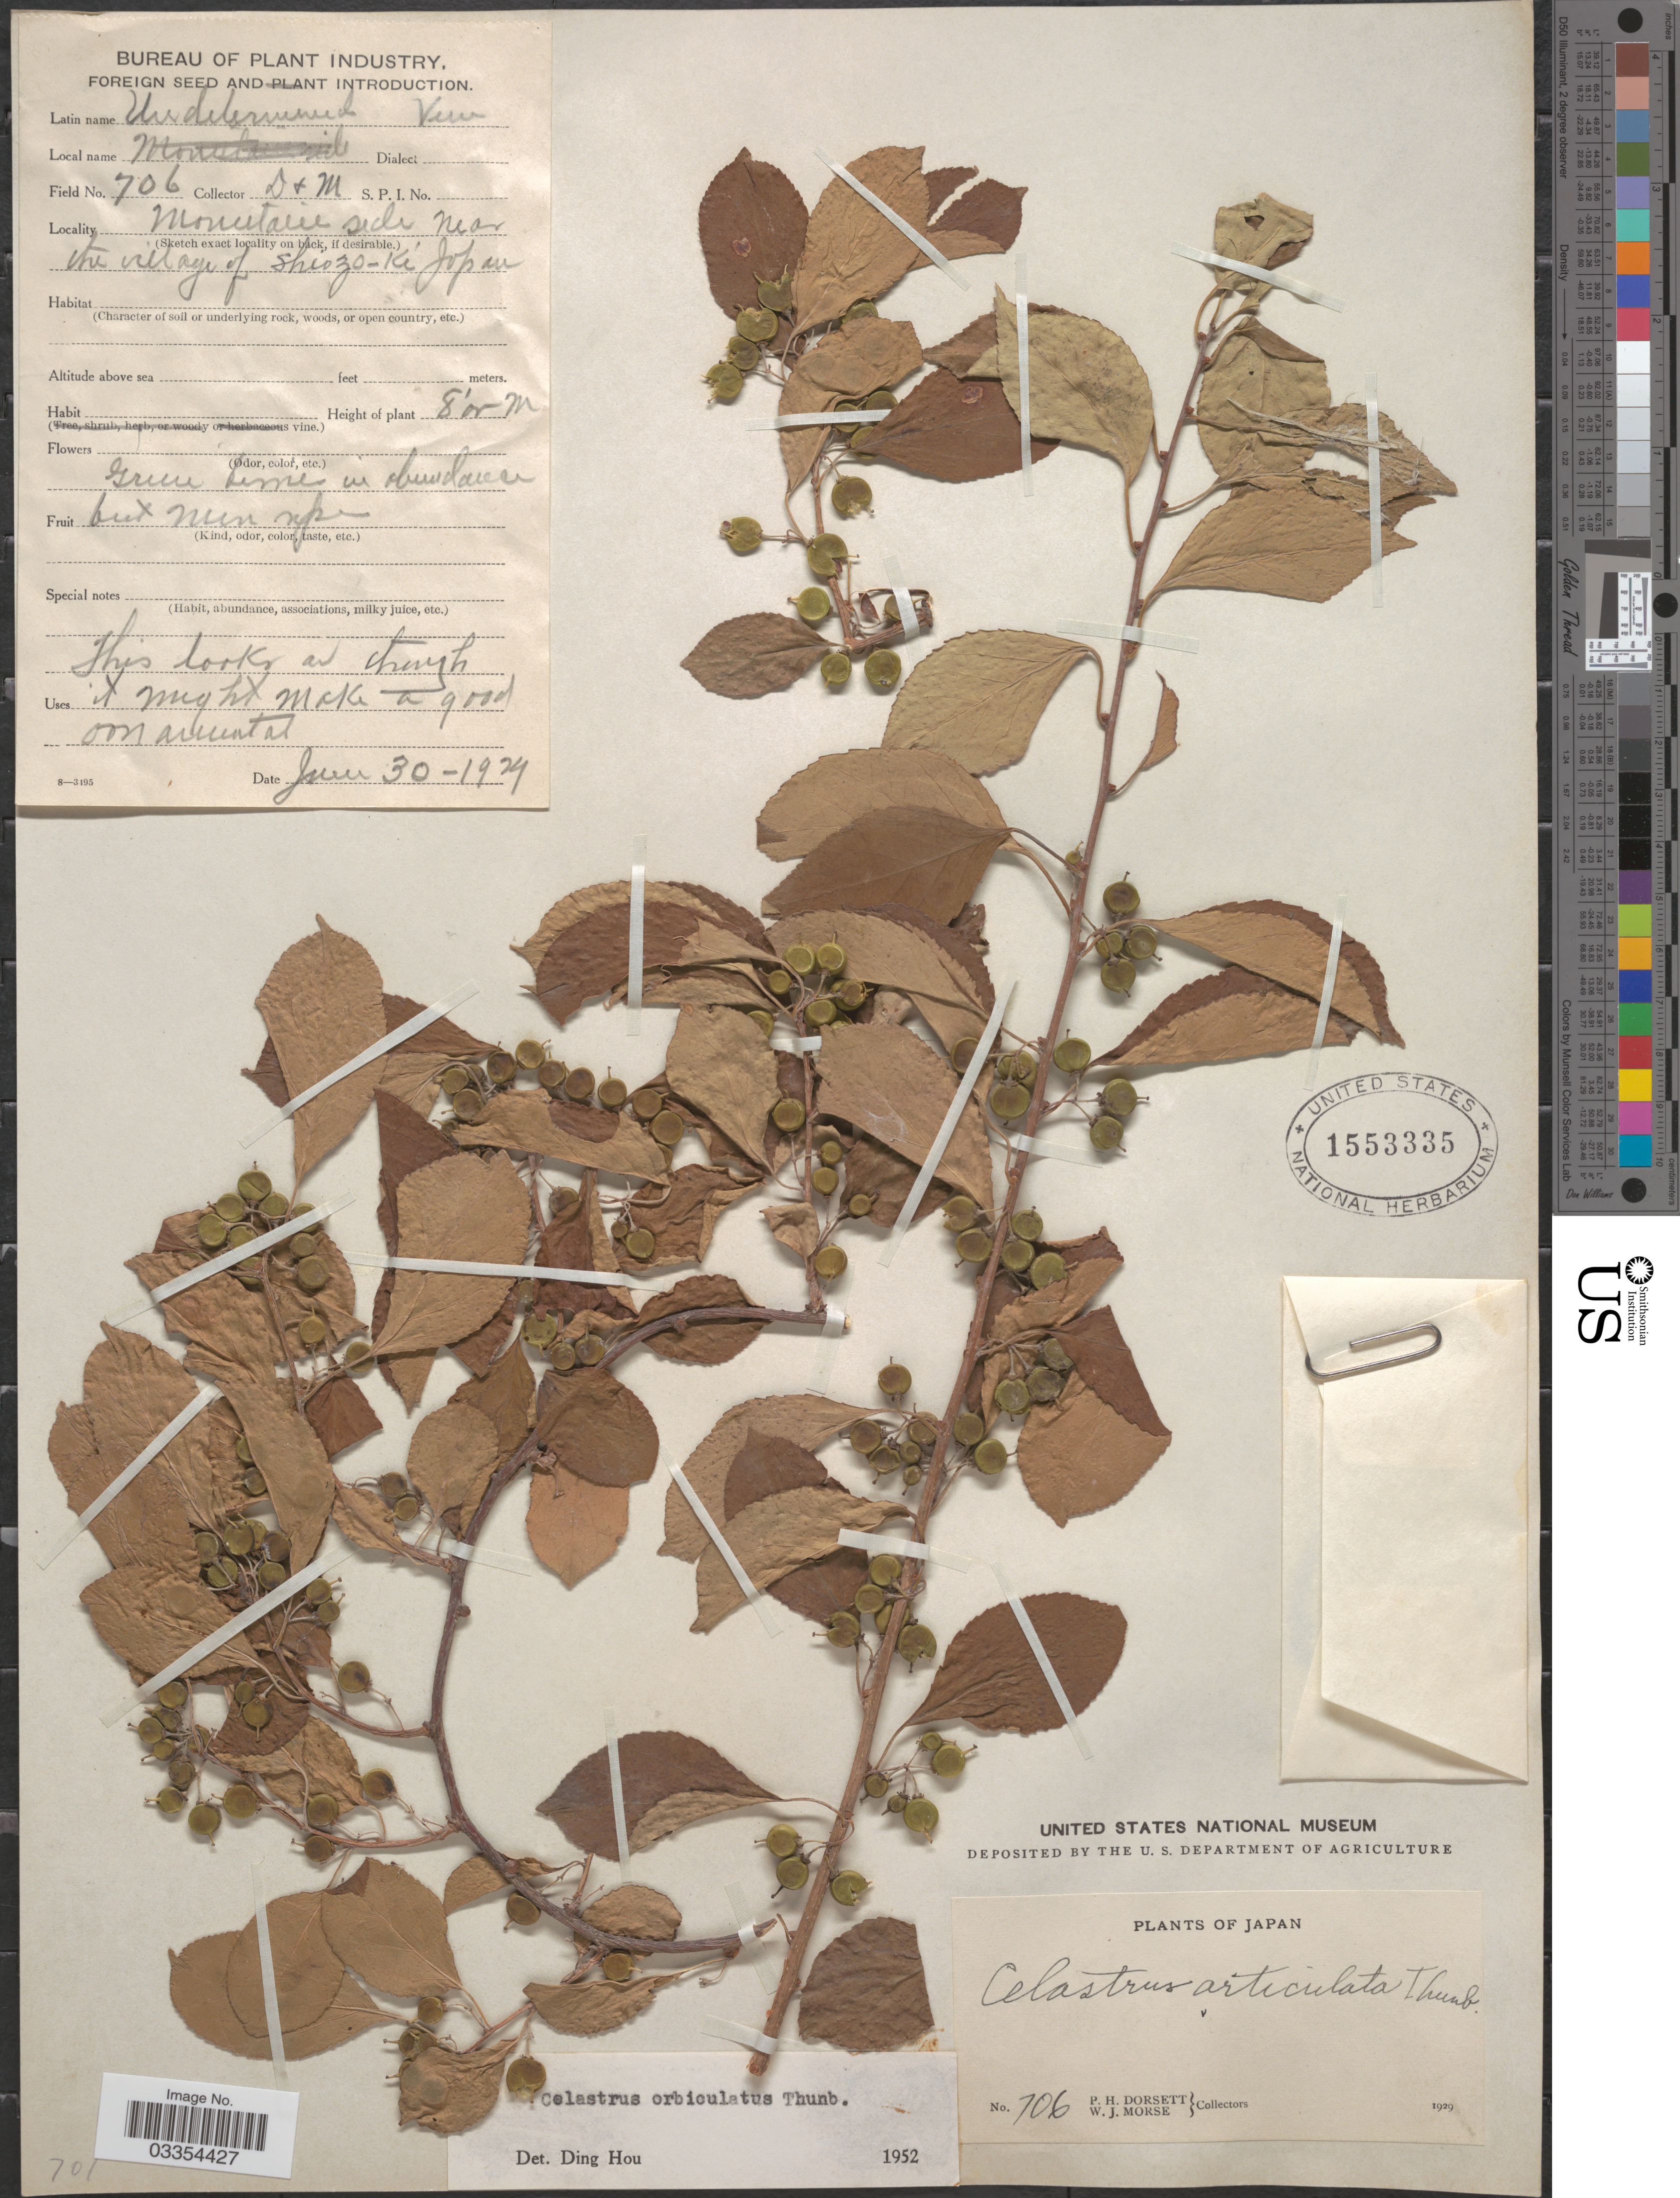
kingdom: Plantae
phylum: Tracheophyta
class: Magnoliopsida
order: Celastrales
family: Celastraceae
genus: Celastrus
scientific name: Celastrus orbiculatus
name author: Thunb.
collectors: P. H. Dorsett & W. J. Morse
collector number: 706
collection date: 1929-06-30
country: Japan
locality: Mountain side near the village of Shiozo-ki.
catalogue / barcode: US 1553335